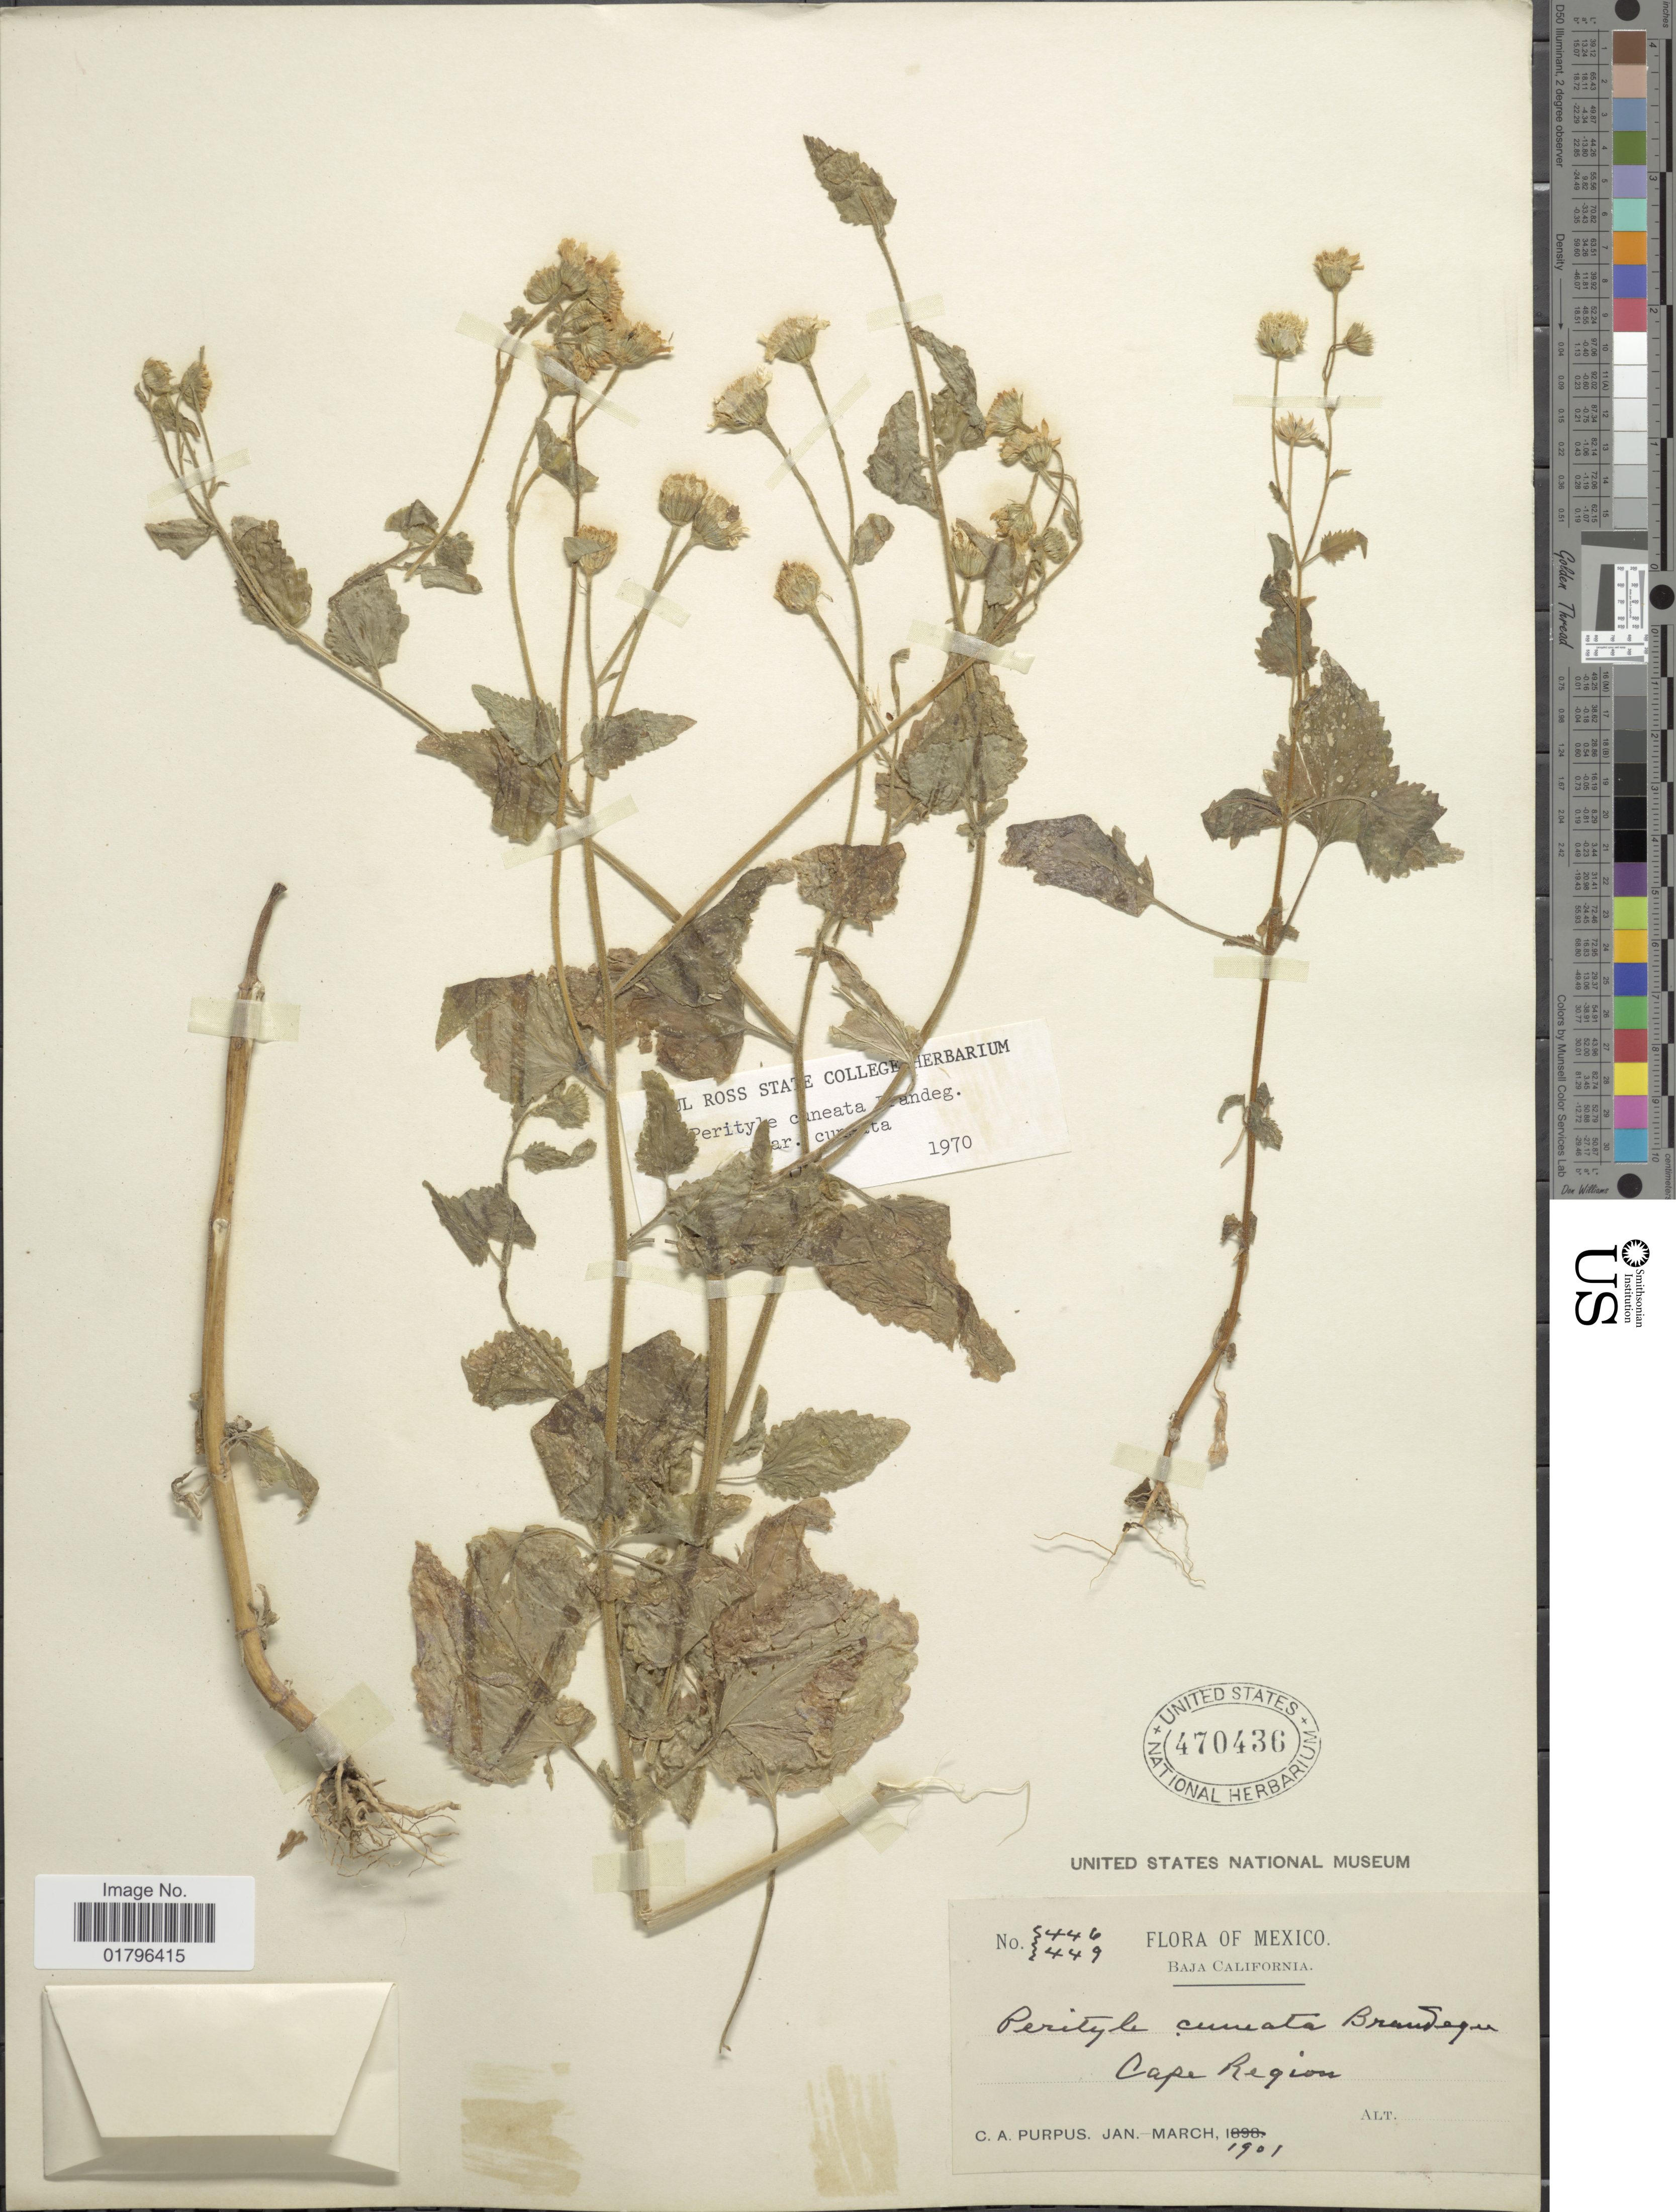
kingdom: Plantae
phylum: Tracheophyta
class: Magnoliopsida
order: Asterales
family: Asteraceae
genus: Perityle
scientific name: Perityle cuneata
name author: Brandegee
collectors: C. A. Purpus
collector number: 446/449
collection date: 1901-01/1901-03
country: Mexico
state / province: Baja California Sur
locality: Cape Region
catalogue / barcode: US 470436